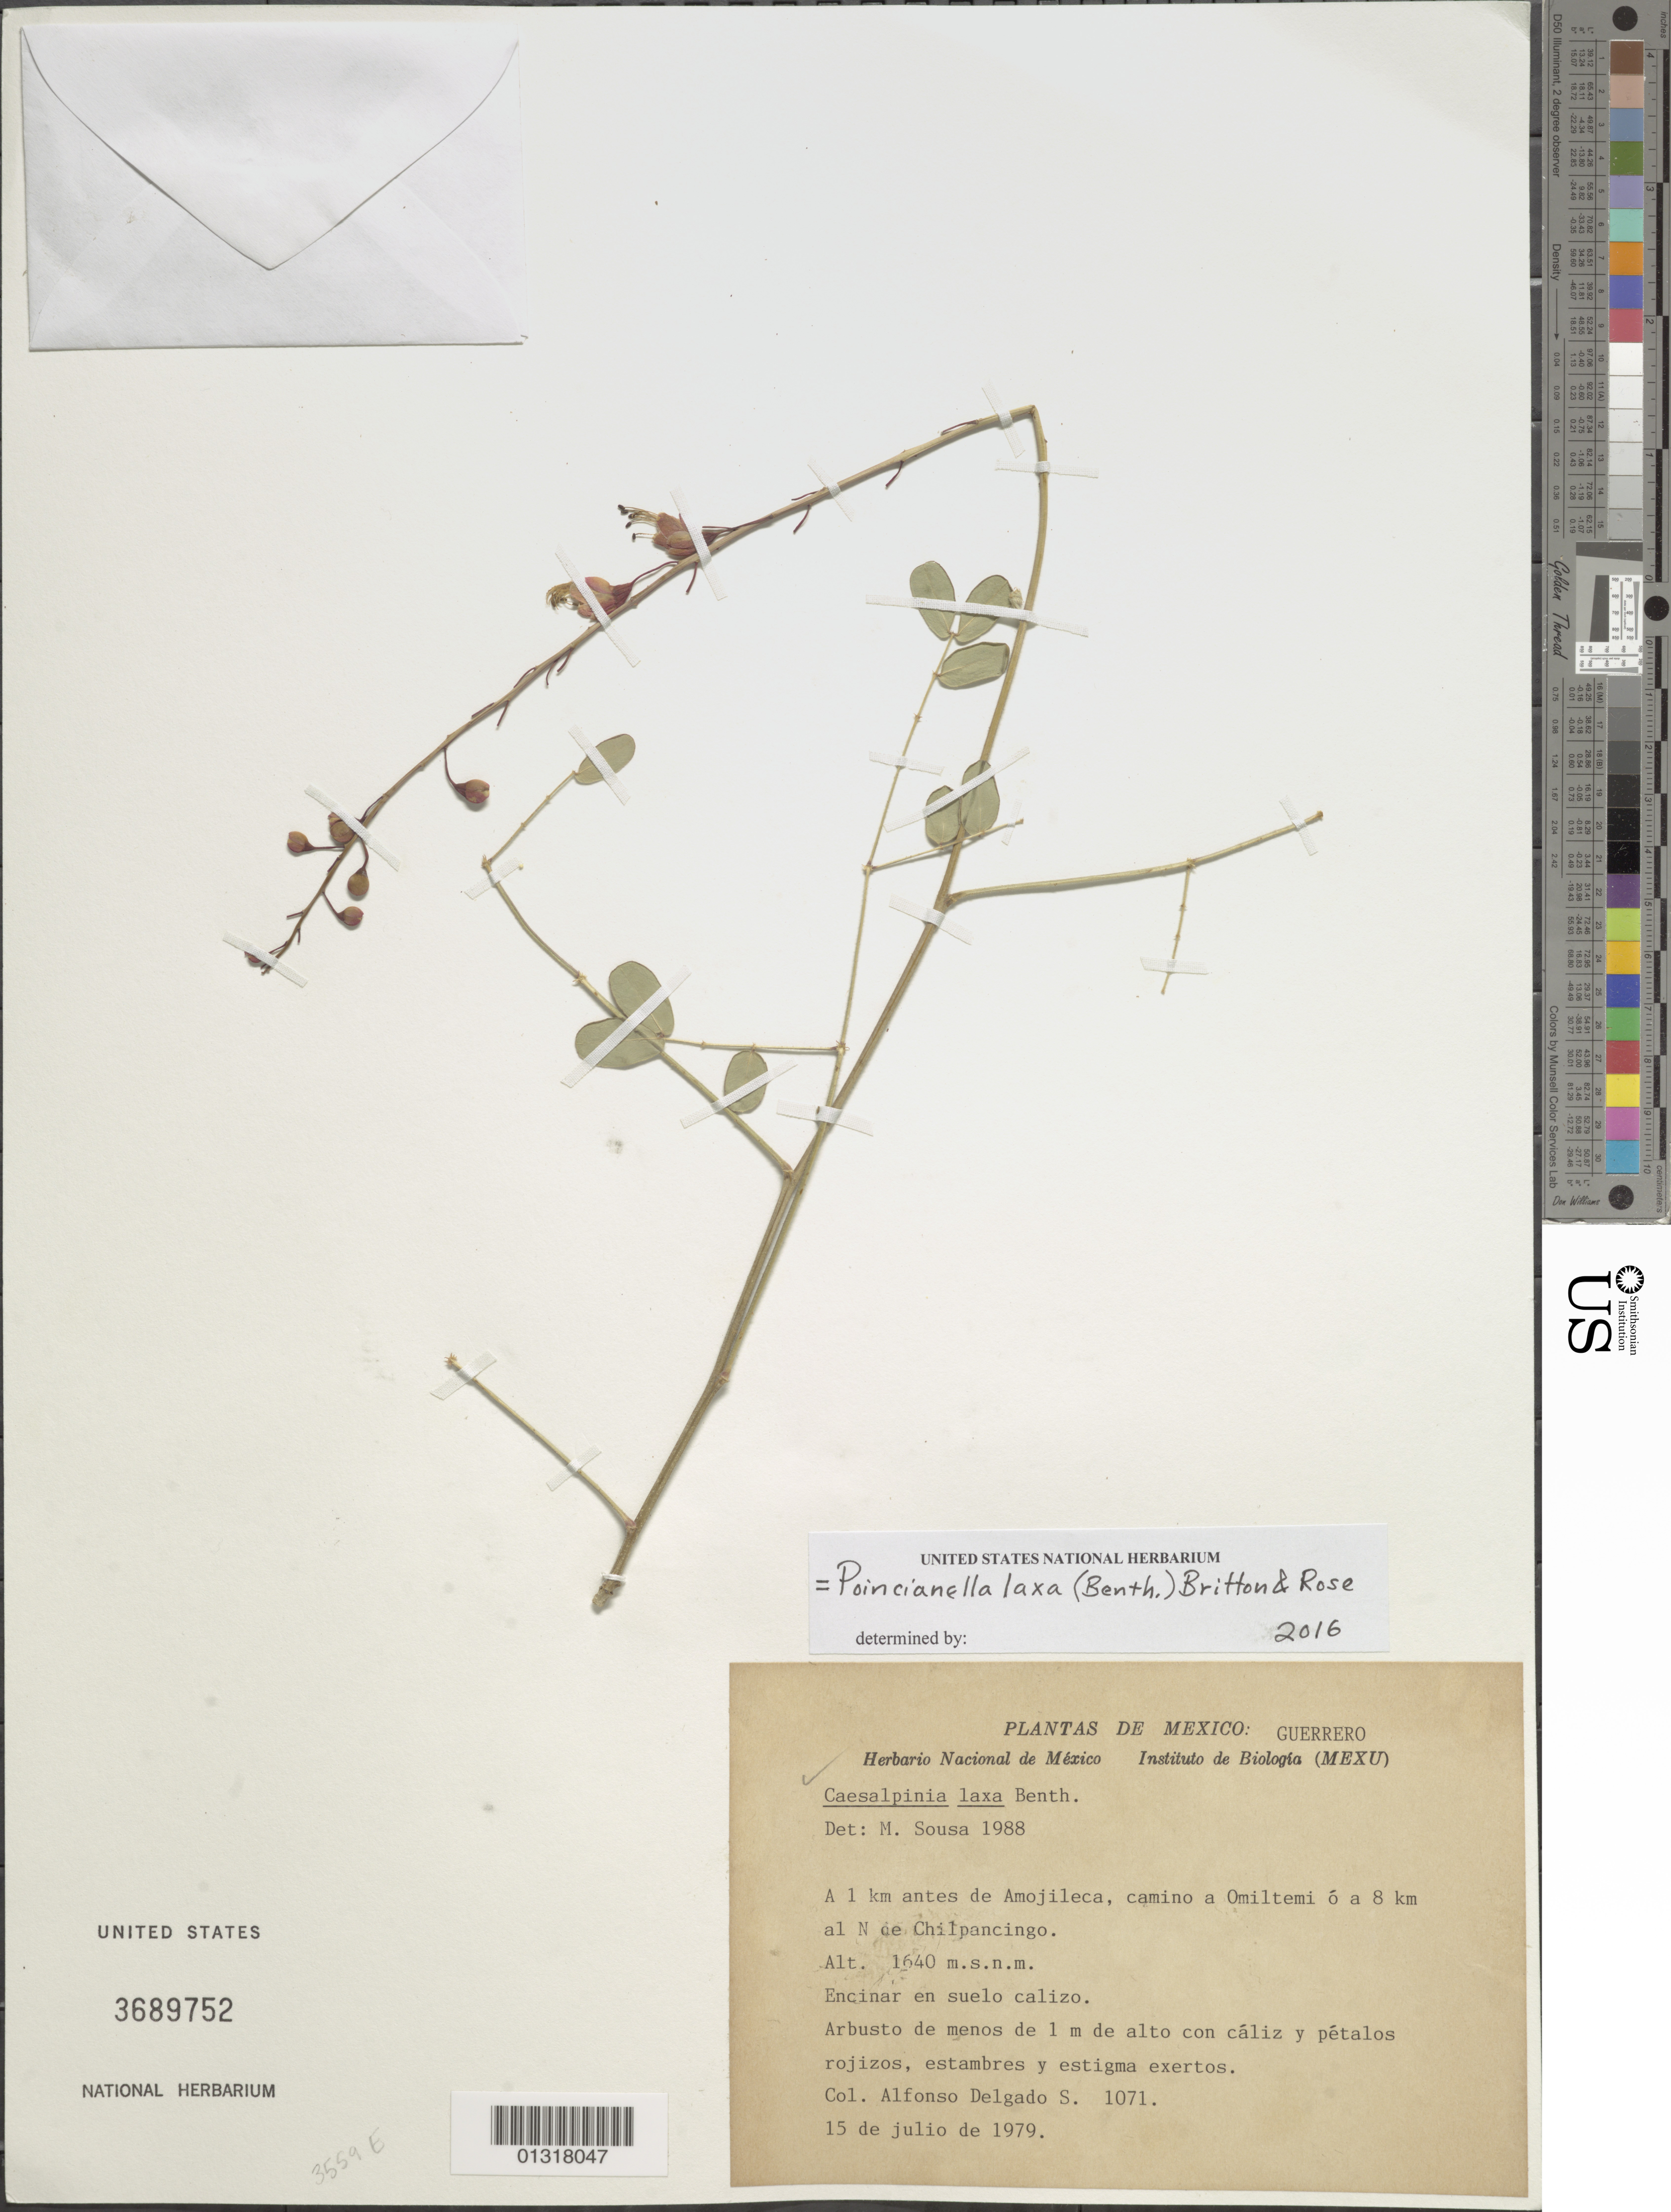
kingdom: Plantae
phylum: Tracheophyta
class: Magnoliopsida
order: Fabales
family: Fabaceae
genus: Erythrostemon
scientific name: Erythrostemon laxus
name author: (Benth.) Gagnon & G.P. Lewis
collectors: A. Delgado S.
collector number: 1071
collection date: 1979-07-15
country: Mexico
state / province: Guerrero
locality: A 1 km antes de Amojileca, camino a Omiltemi o a 8 km al N de Chilpancingo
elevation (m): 1640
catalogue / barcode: US 3689752